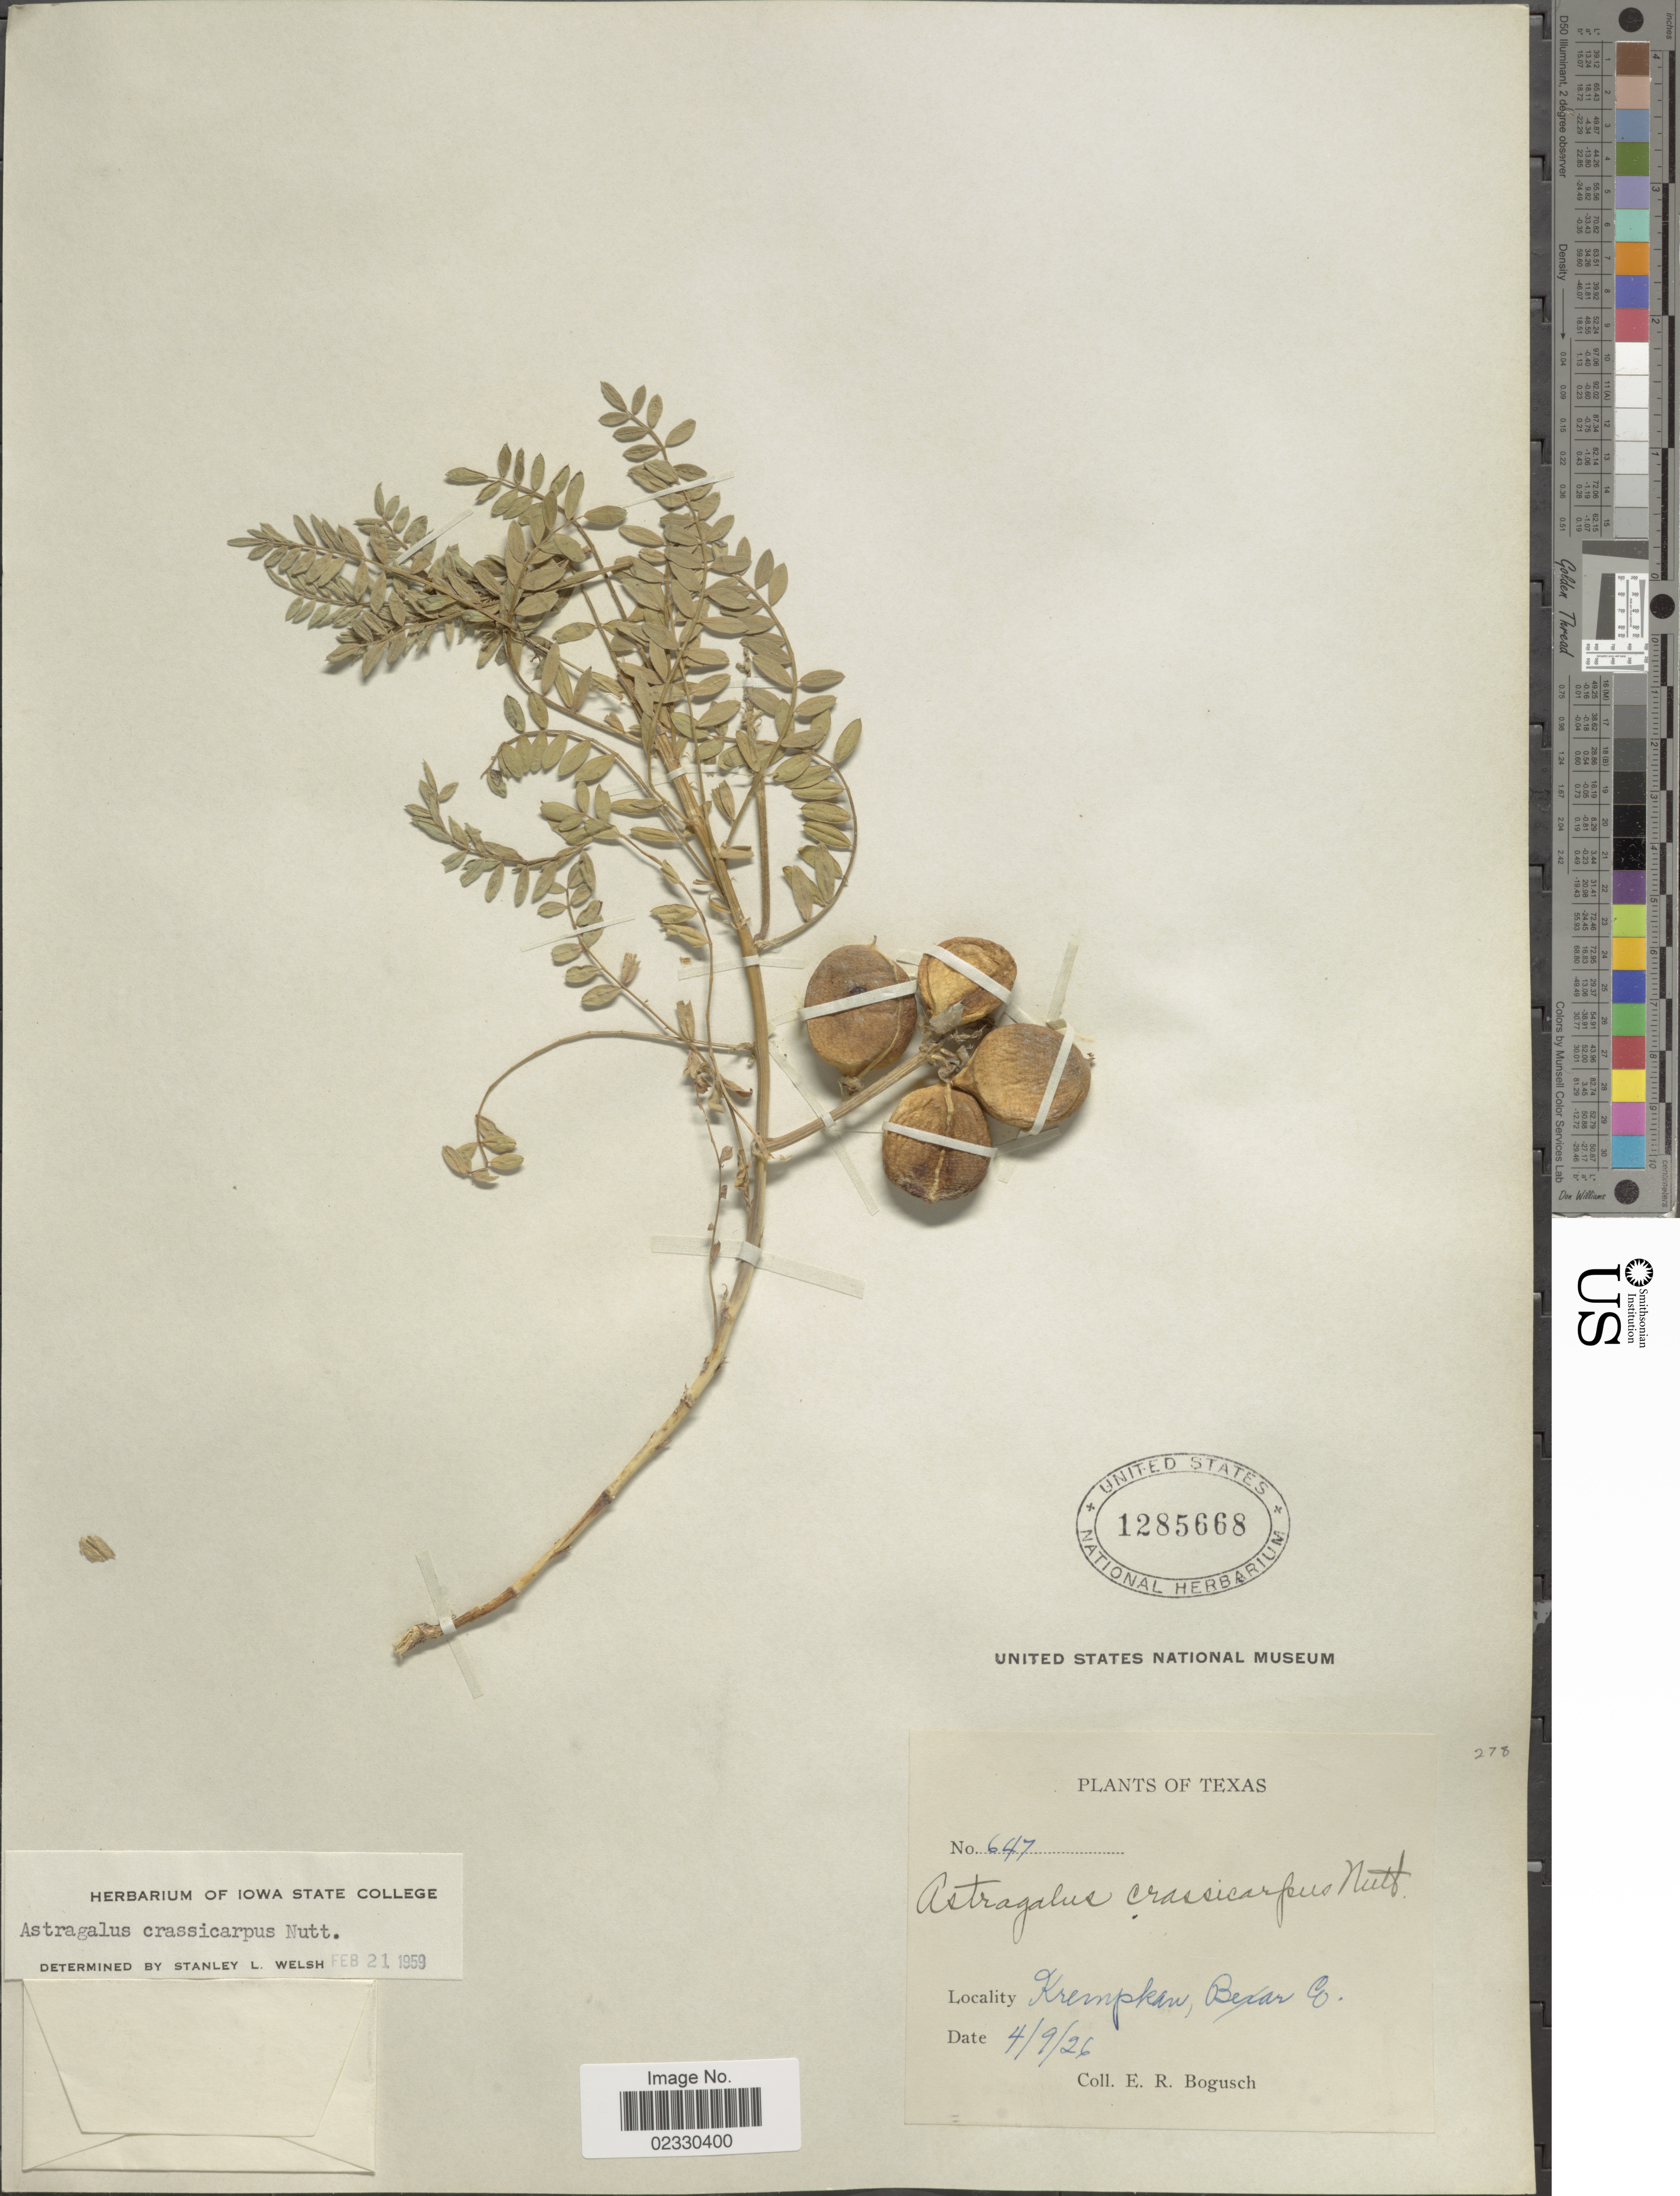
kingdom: Plantae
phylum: Tracheophyta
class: Magnoliopsida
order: Fabales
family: Fabaceae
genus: Astragalus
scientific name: Astragalus crassicarpus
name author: Nutt.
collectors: E. Bogusch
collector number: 647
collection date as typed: Transcribed d/m/y: 9/4/26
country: United States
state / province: Texas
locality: Krempkan, Bexar Co.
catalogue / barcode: US 1285668